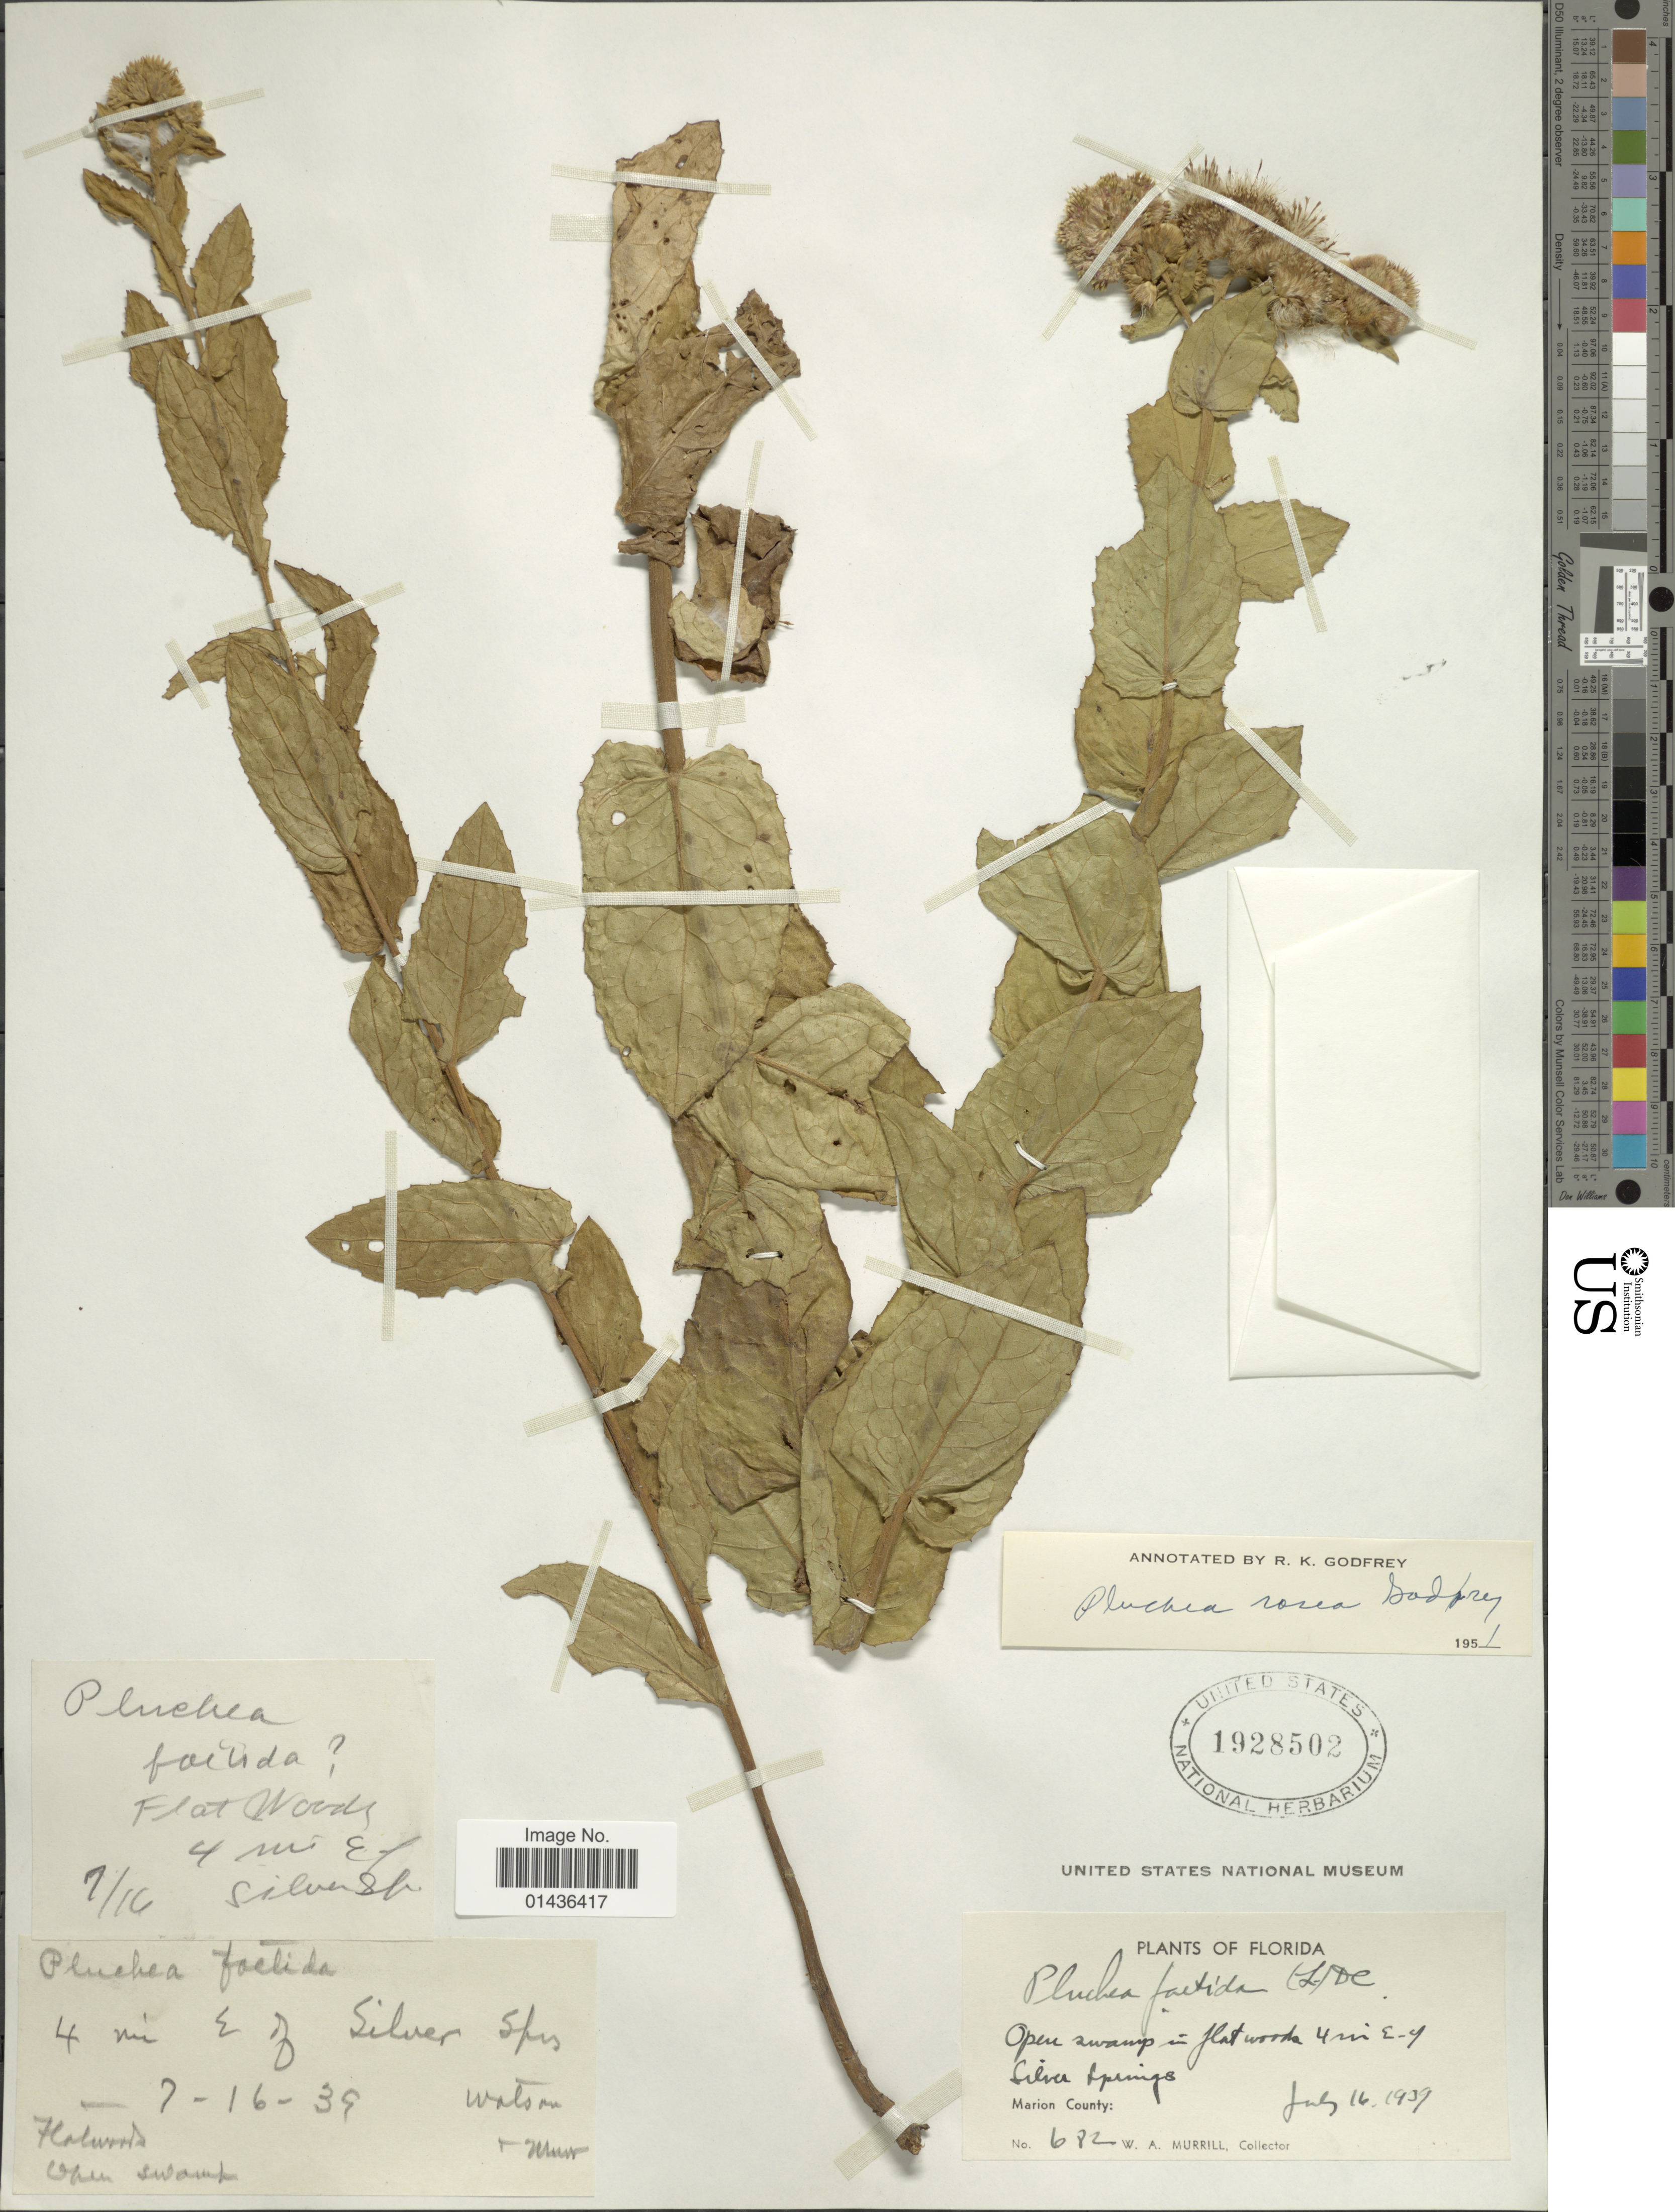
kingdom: Plantae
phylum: Tracheophyta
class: Magnoliopsida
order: Asterales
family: Asteraceae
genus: Pluchea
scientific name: Pluchea rosea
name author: R.K. Godfrey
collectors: W. A. Murrill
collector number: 672*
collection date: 1939-07-16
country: United States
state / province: Florida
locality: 4 mi E of Silver Springs, Marion County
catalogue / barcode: US 1928502